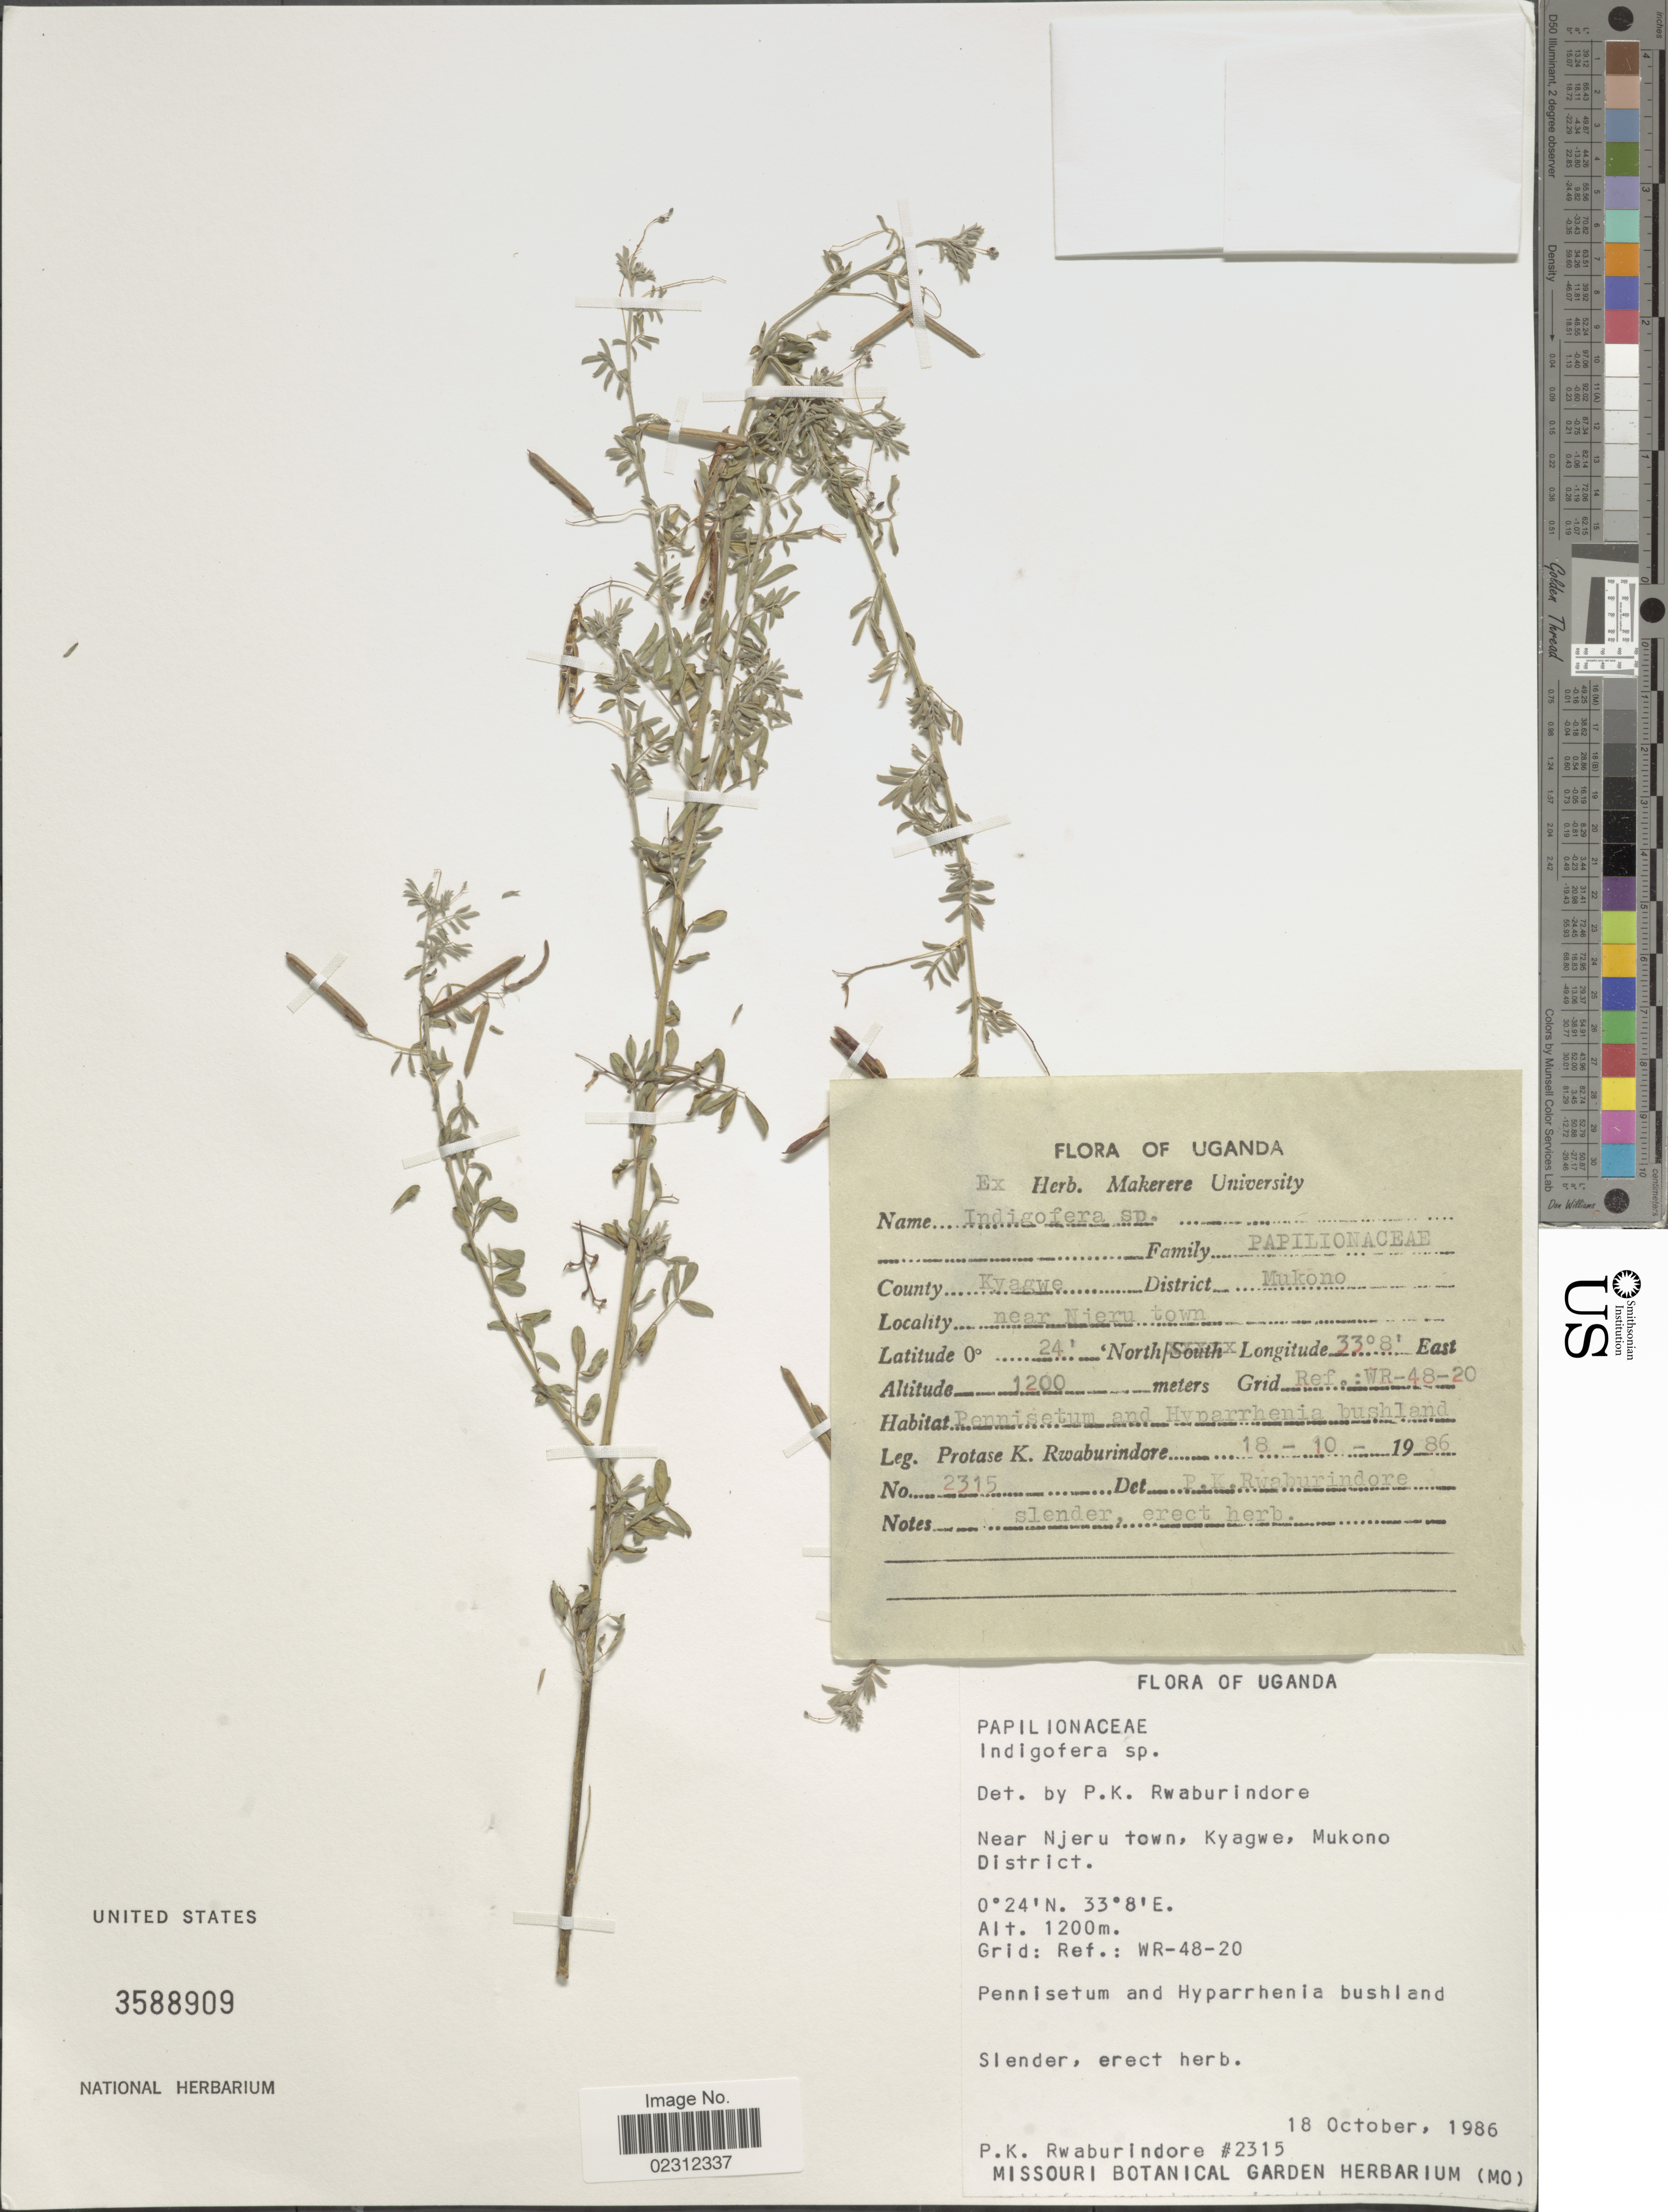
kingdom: Plantae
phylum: Tracheophyta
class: Magnoliopsida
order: Fabales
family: Fabaceae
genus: Indigofera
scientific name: Indigofera sp.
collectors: P. Rwaburindore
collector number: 2315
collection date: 1986-10-18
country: Uganda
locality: Near Njeru town, Kyagwe, Mukono District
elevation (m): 1200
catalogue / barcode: US 3588909